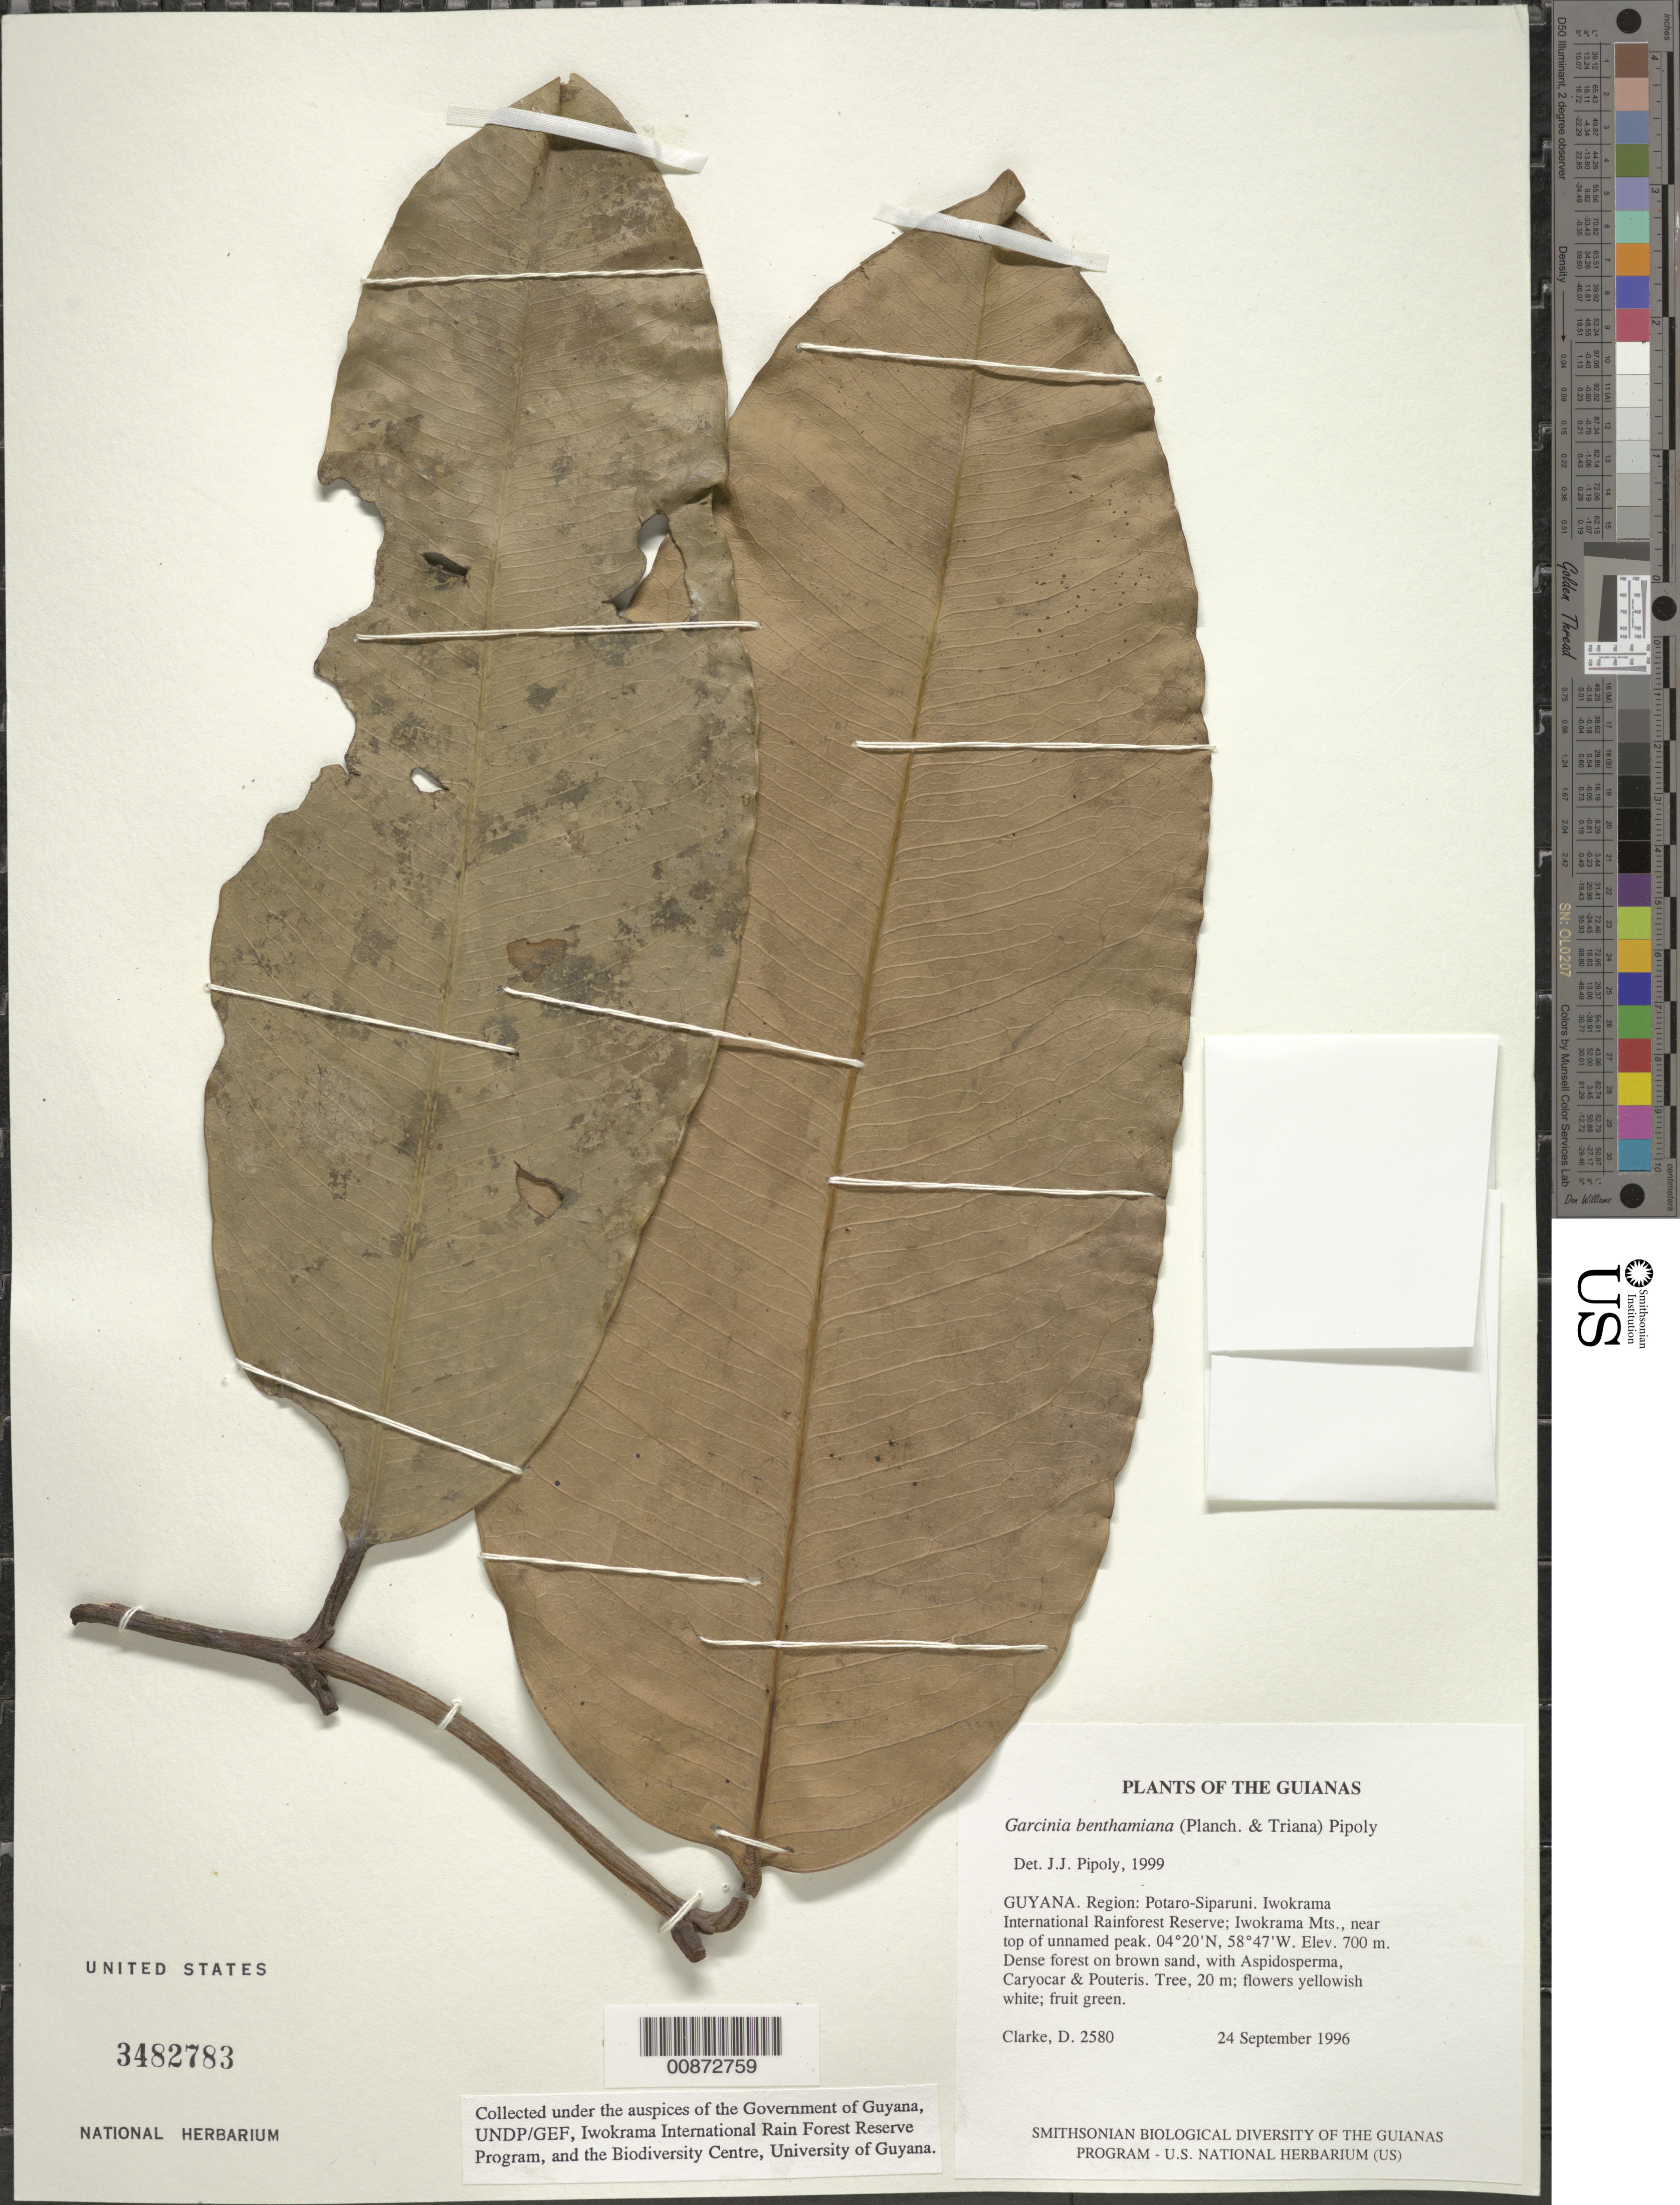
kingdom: Plantae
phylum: Tracheophyta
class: Magnoliopsida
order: Malpighiales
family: Clusiaceae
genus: Garcinia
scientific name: Garcinia benthamiana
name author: (Planch. & Triana) Pipoly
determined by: Pipoly, J. J., III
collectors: H. D. Clarke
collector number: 2580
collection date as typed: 24 September 1996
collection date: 1996-09-24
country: Guyana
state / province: Potaro-Siparuni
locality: Iwokrama International Rainforest Reserve; Iwokrama Mts., near top of unnamed peak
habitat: Dense forest on brown sand, with Aspidosperma, Caryocar & Pouteria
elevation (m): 700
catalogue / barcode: US 3482783